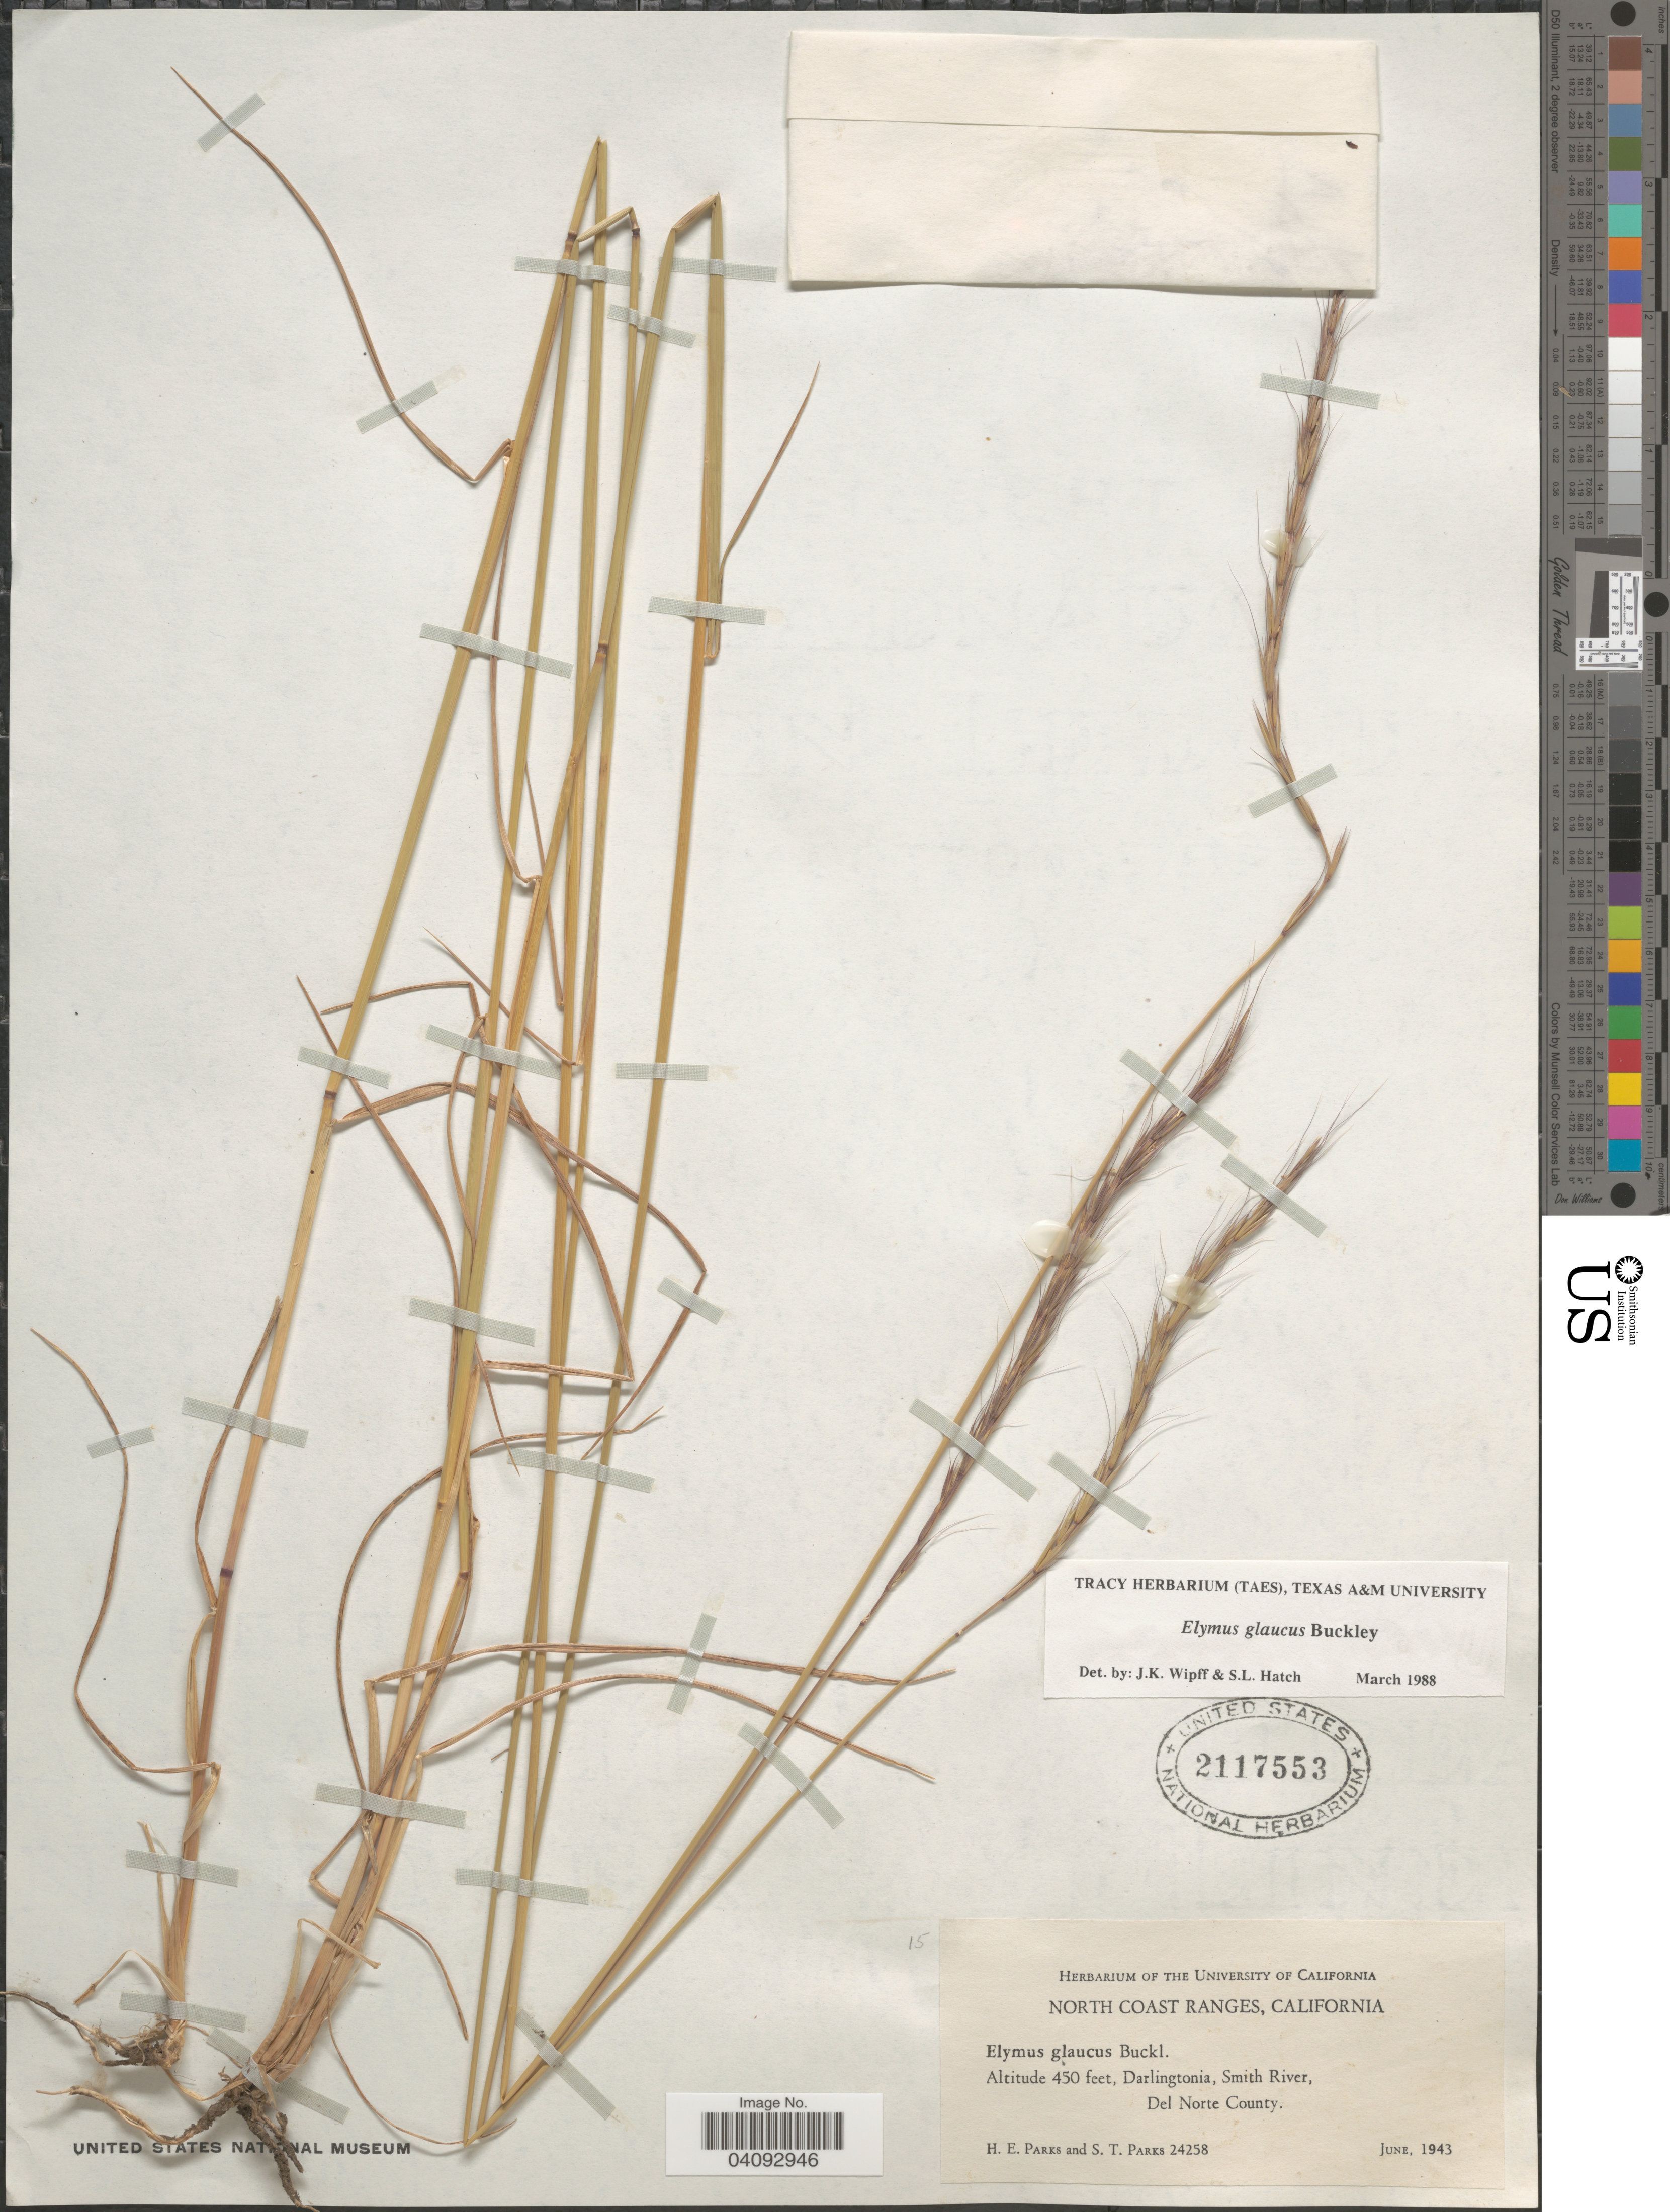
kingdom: Plantae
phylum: Tracheophyta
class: Liliopsida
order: Poales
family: Poaceae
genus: Elymus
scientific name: Elymus glaucus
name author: Buckley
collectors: H. E. Parks & S. Parks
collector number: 24258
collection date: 1943-06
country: United States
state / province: California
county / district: Del Norte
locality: North Coast Ranges. Darlingtonia, Smith River, Del Norte County.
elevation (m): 137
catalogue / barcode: US 2117553